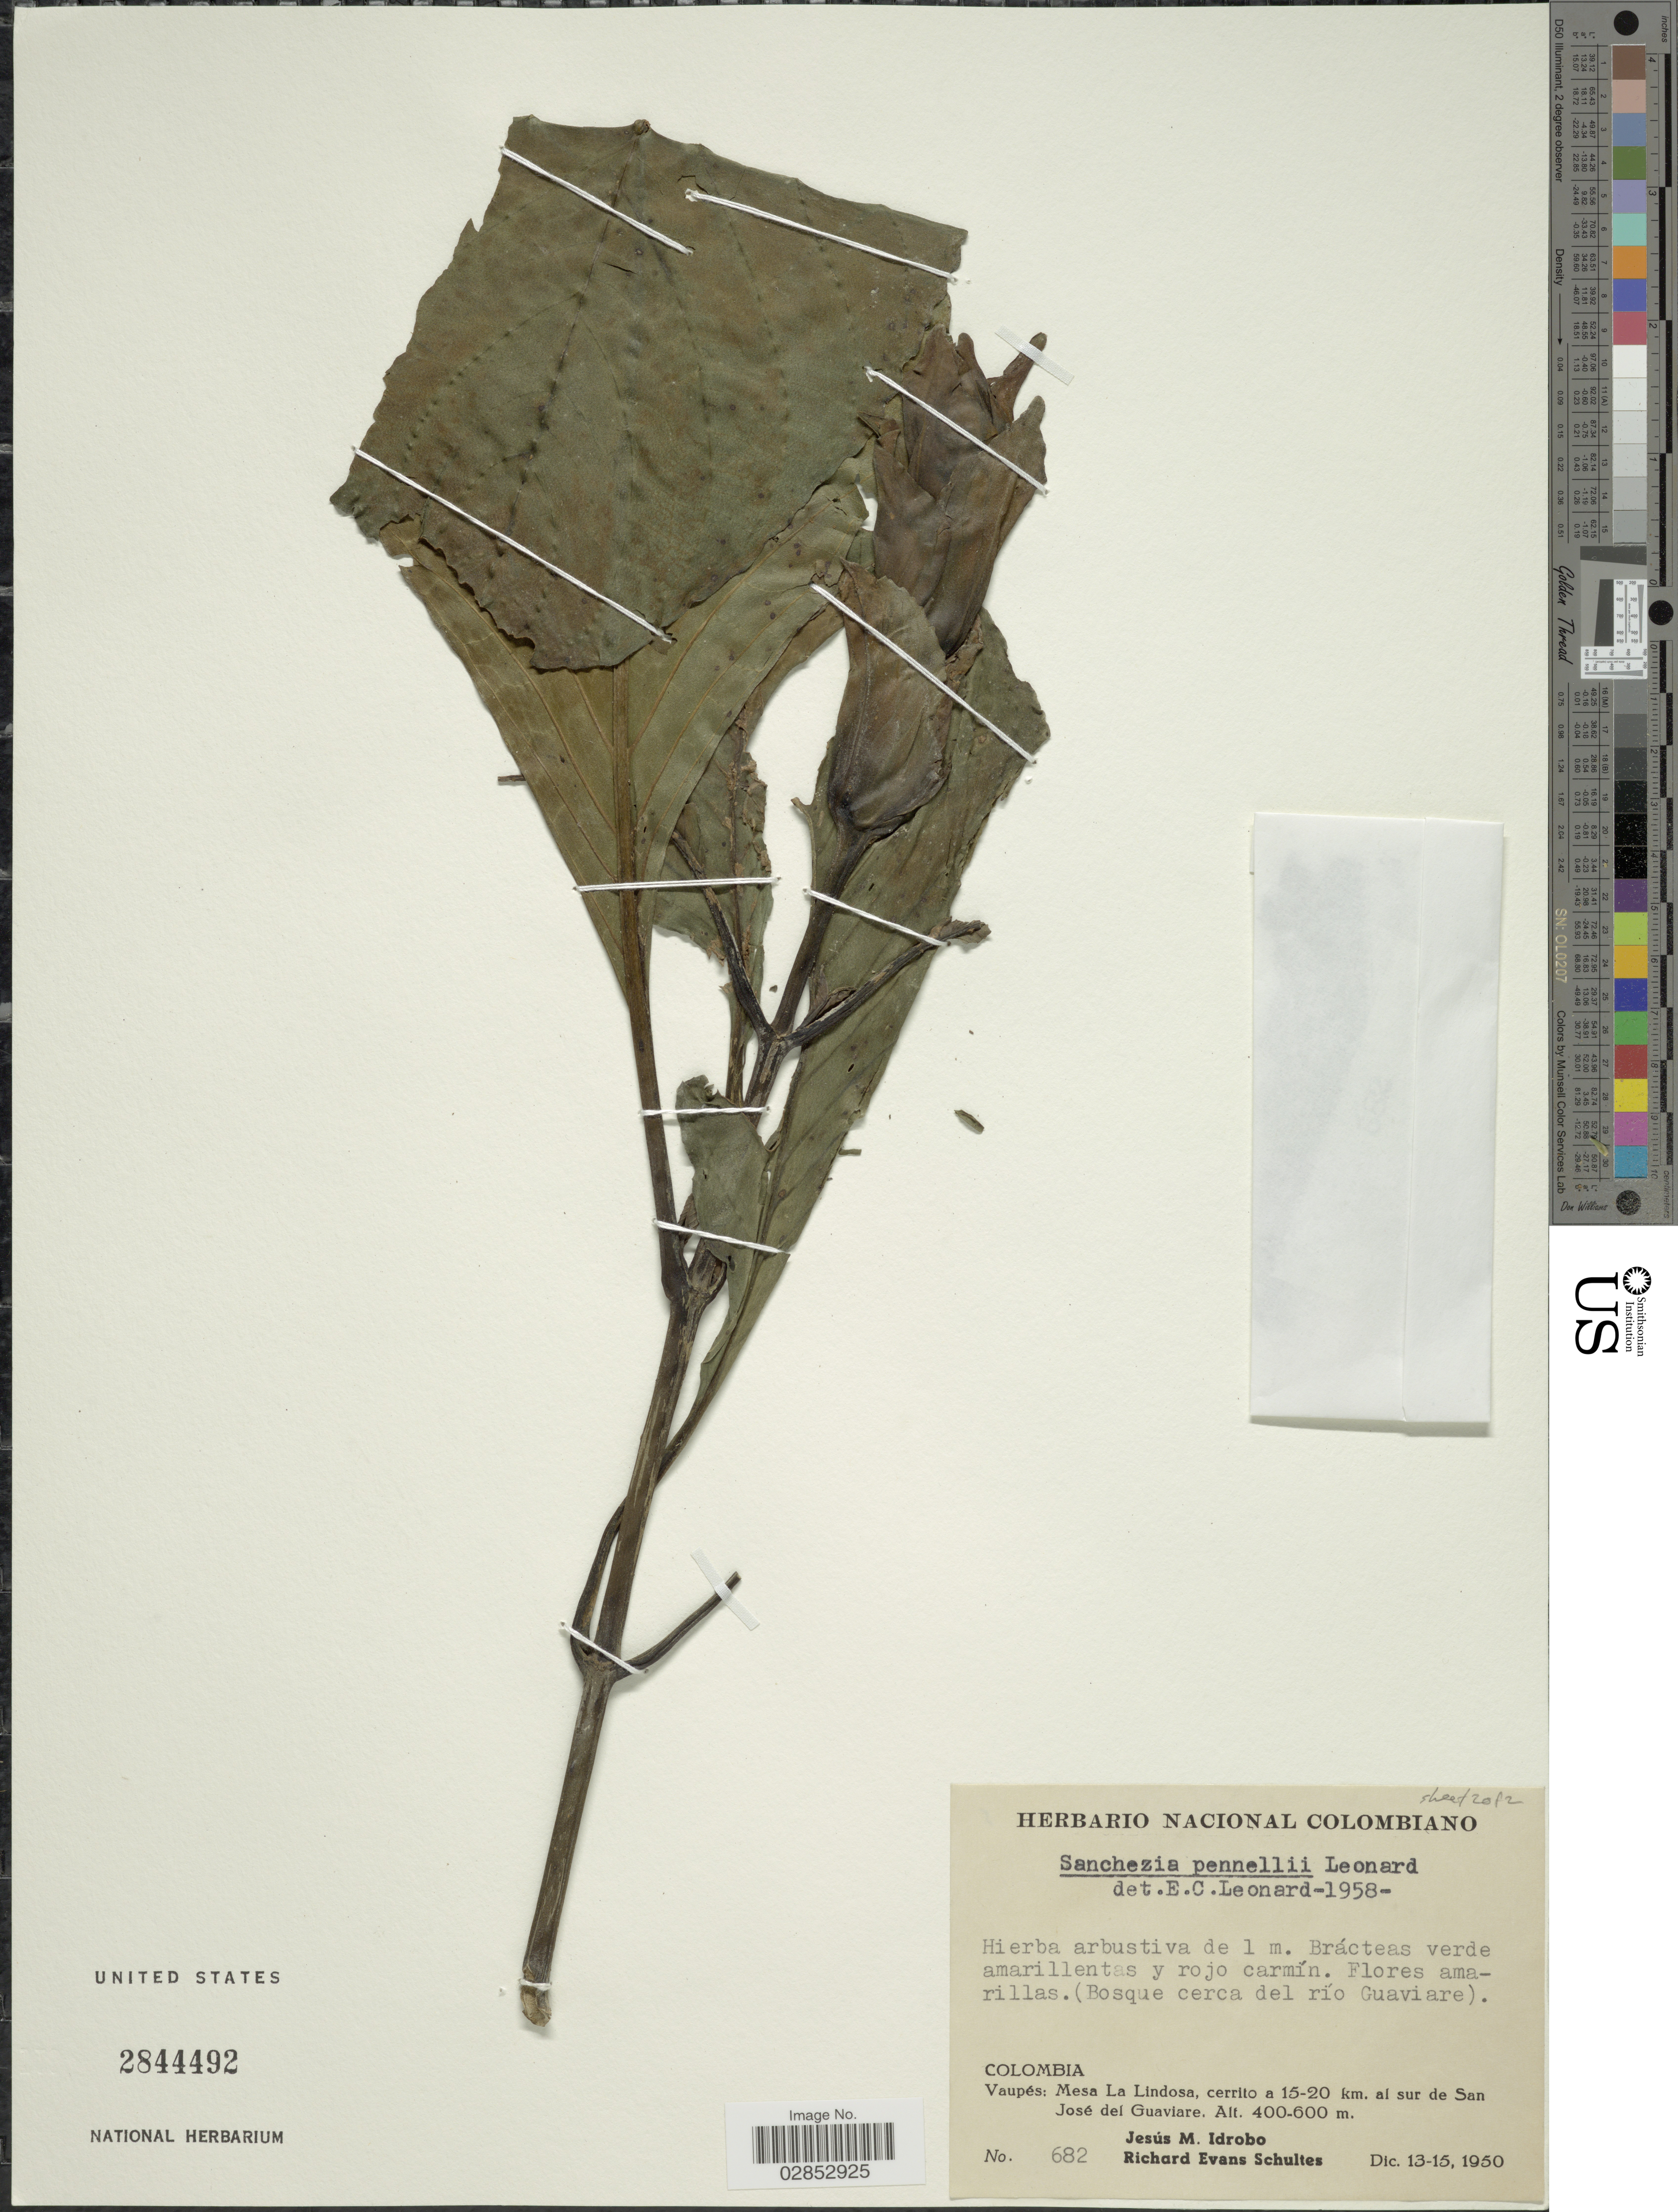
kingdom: Plantae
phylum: Tracheophyta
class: Magnoliopsida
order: Lamiales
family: Acanthaceae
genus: Sanchezia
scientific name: Sanchezia macrocnemis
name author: (Nees) Wassh.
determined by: Azevedo, Igor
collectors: J. M. Idrobo & R. E. Schultes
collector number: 682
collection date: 1950-02-13/1950-12-15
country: Colombia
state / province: Vaupés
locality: Mesa La Lindosa, cerrito a 15-20 km. al sur de San José del Guaviare.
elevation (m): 400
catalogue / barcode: US 2844492